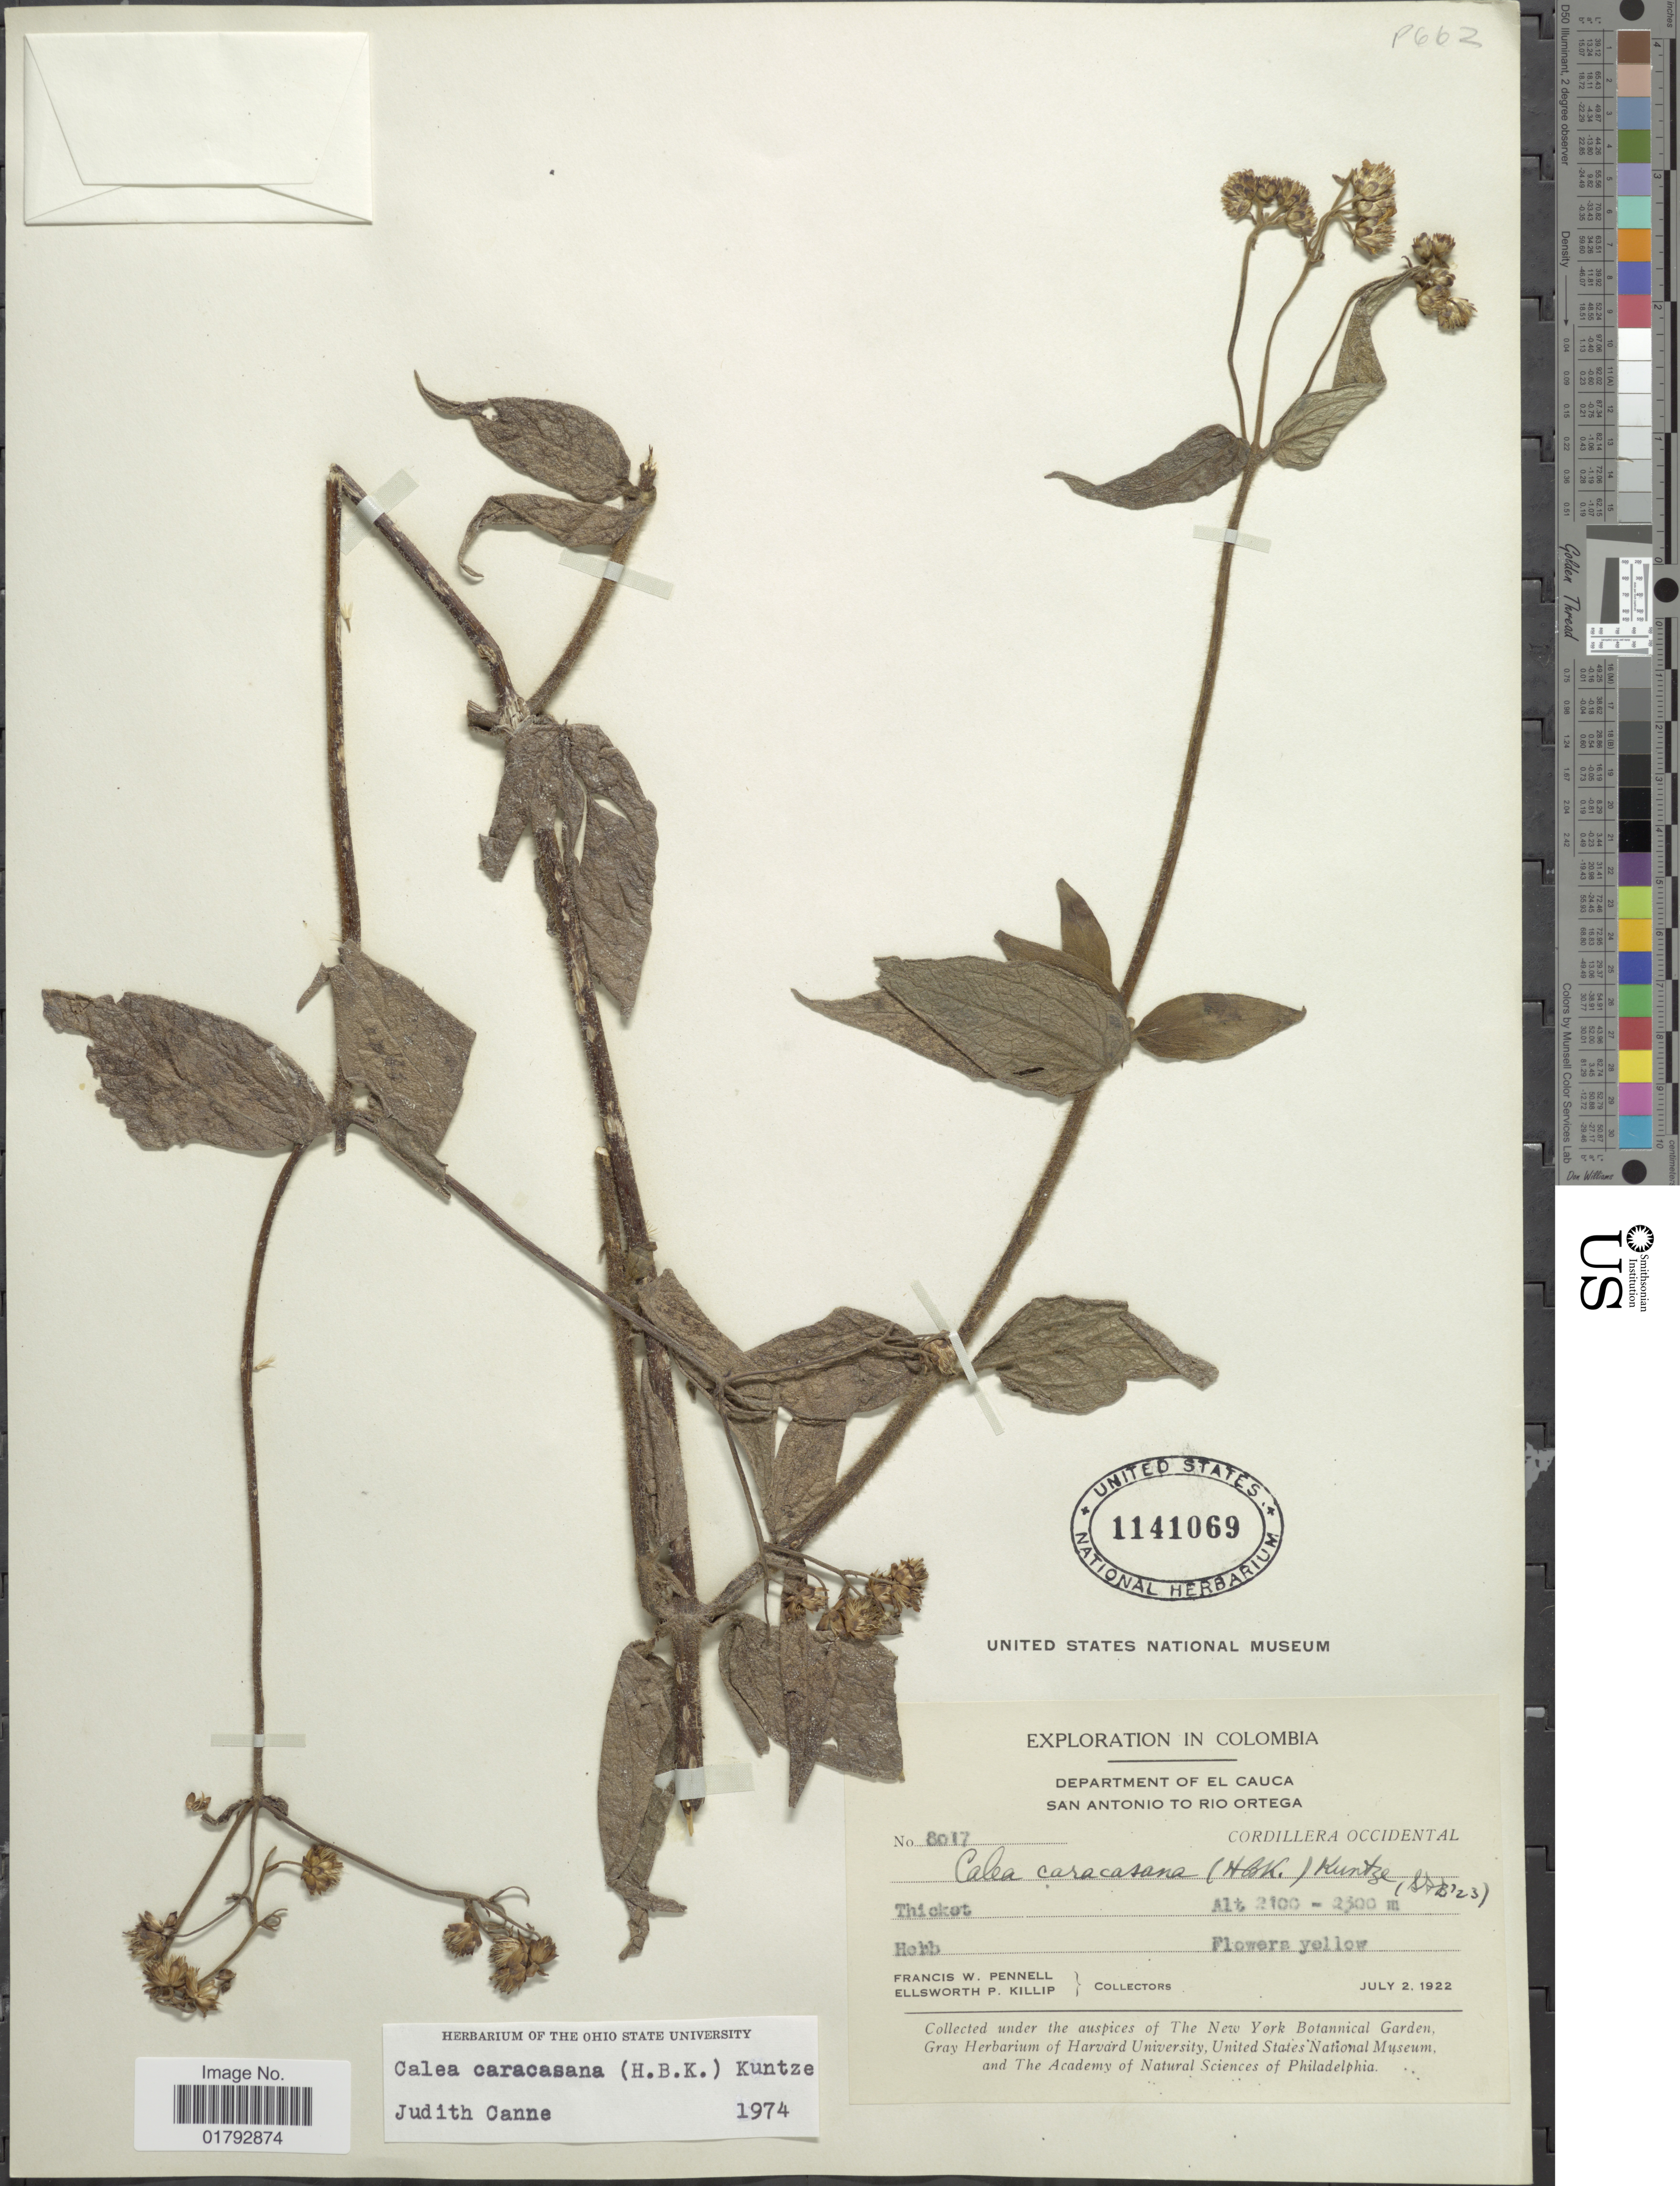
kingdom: Plantae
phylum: Tracheophyta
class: Magnoliopsida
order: Asterales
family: Asteraceae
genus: Alloispermum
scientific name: Alloispermum caracasanum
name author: (Kunth) H. Rob.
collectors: F. W. Pennell & E. P. Killip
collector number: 8017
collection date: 1922-07-02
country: Colombia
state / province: Cauca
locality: Department of El Cauca, San Antonio to Rio Ortega. Cordillera Occidental.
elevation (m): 2100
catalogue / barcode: US 1141069